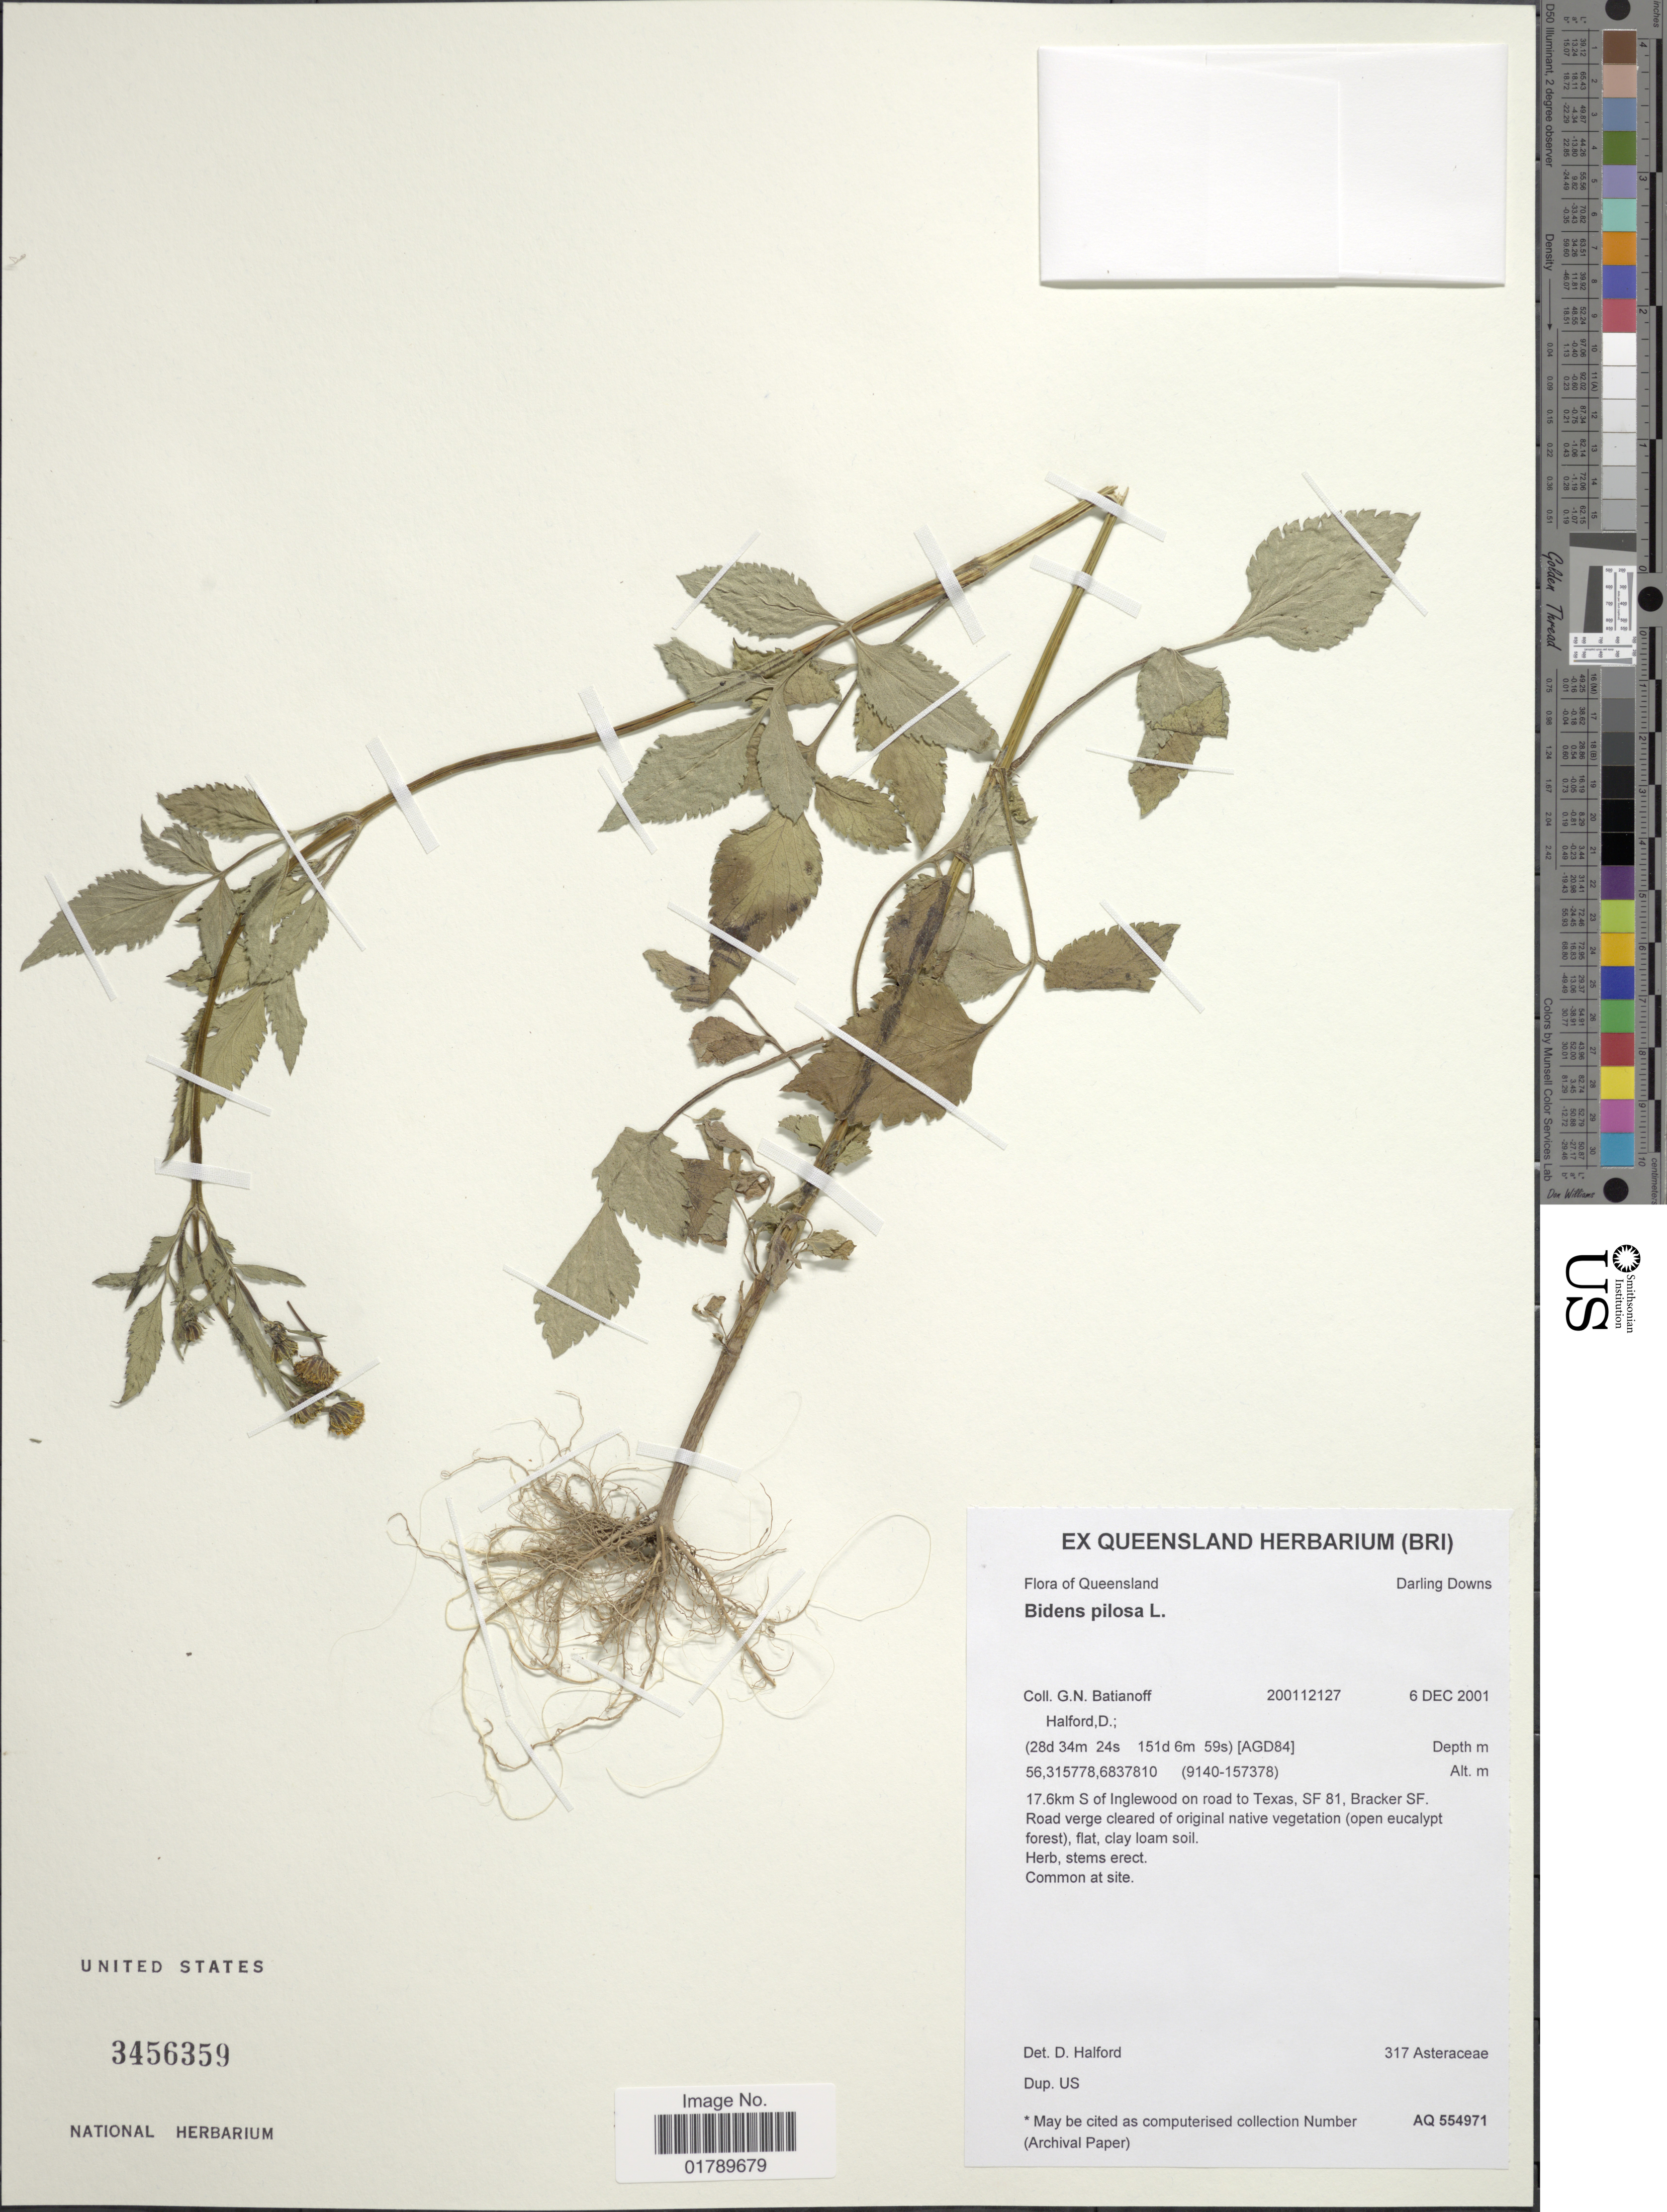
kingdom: Plantae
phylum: Tracheophyta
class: Magnoliopsida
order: Asterales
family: Asteraceae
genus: Bidens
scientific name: Bidens pilosa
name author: L.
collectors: G. Batianoff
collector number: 200112127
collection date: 2001-12-06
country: Australia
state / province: Queensland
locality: Queensland. Darling Downs. 17.6km S of Inglewood on road to Texas, SF 81, Bracker SF.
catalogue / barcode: US 3456359